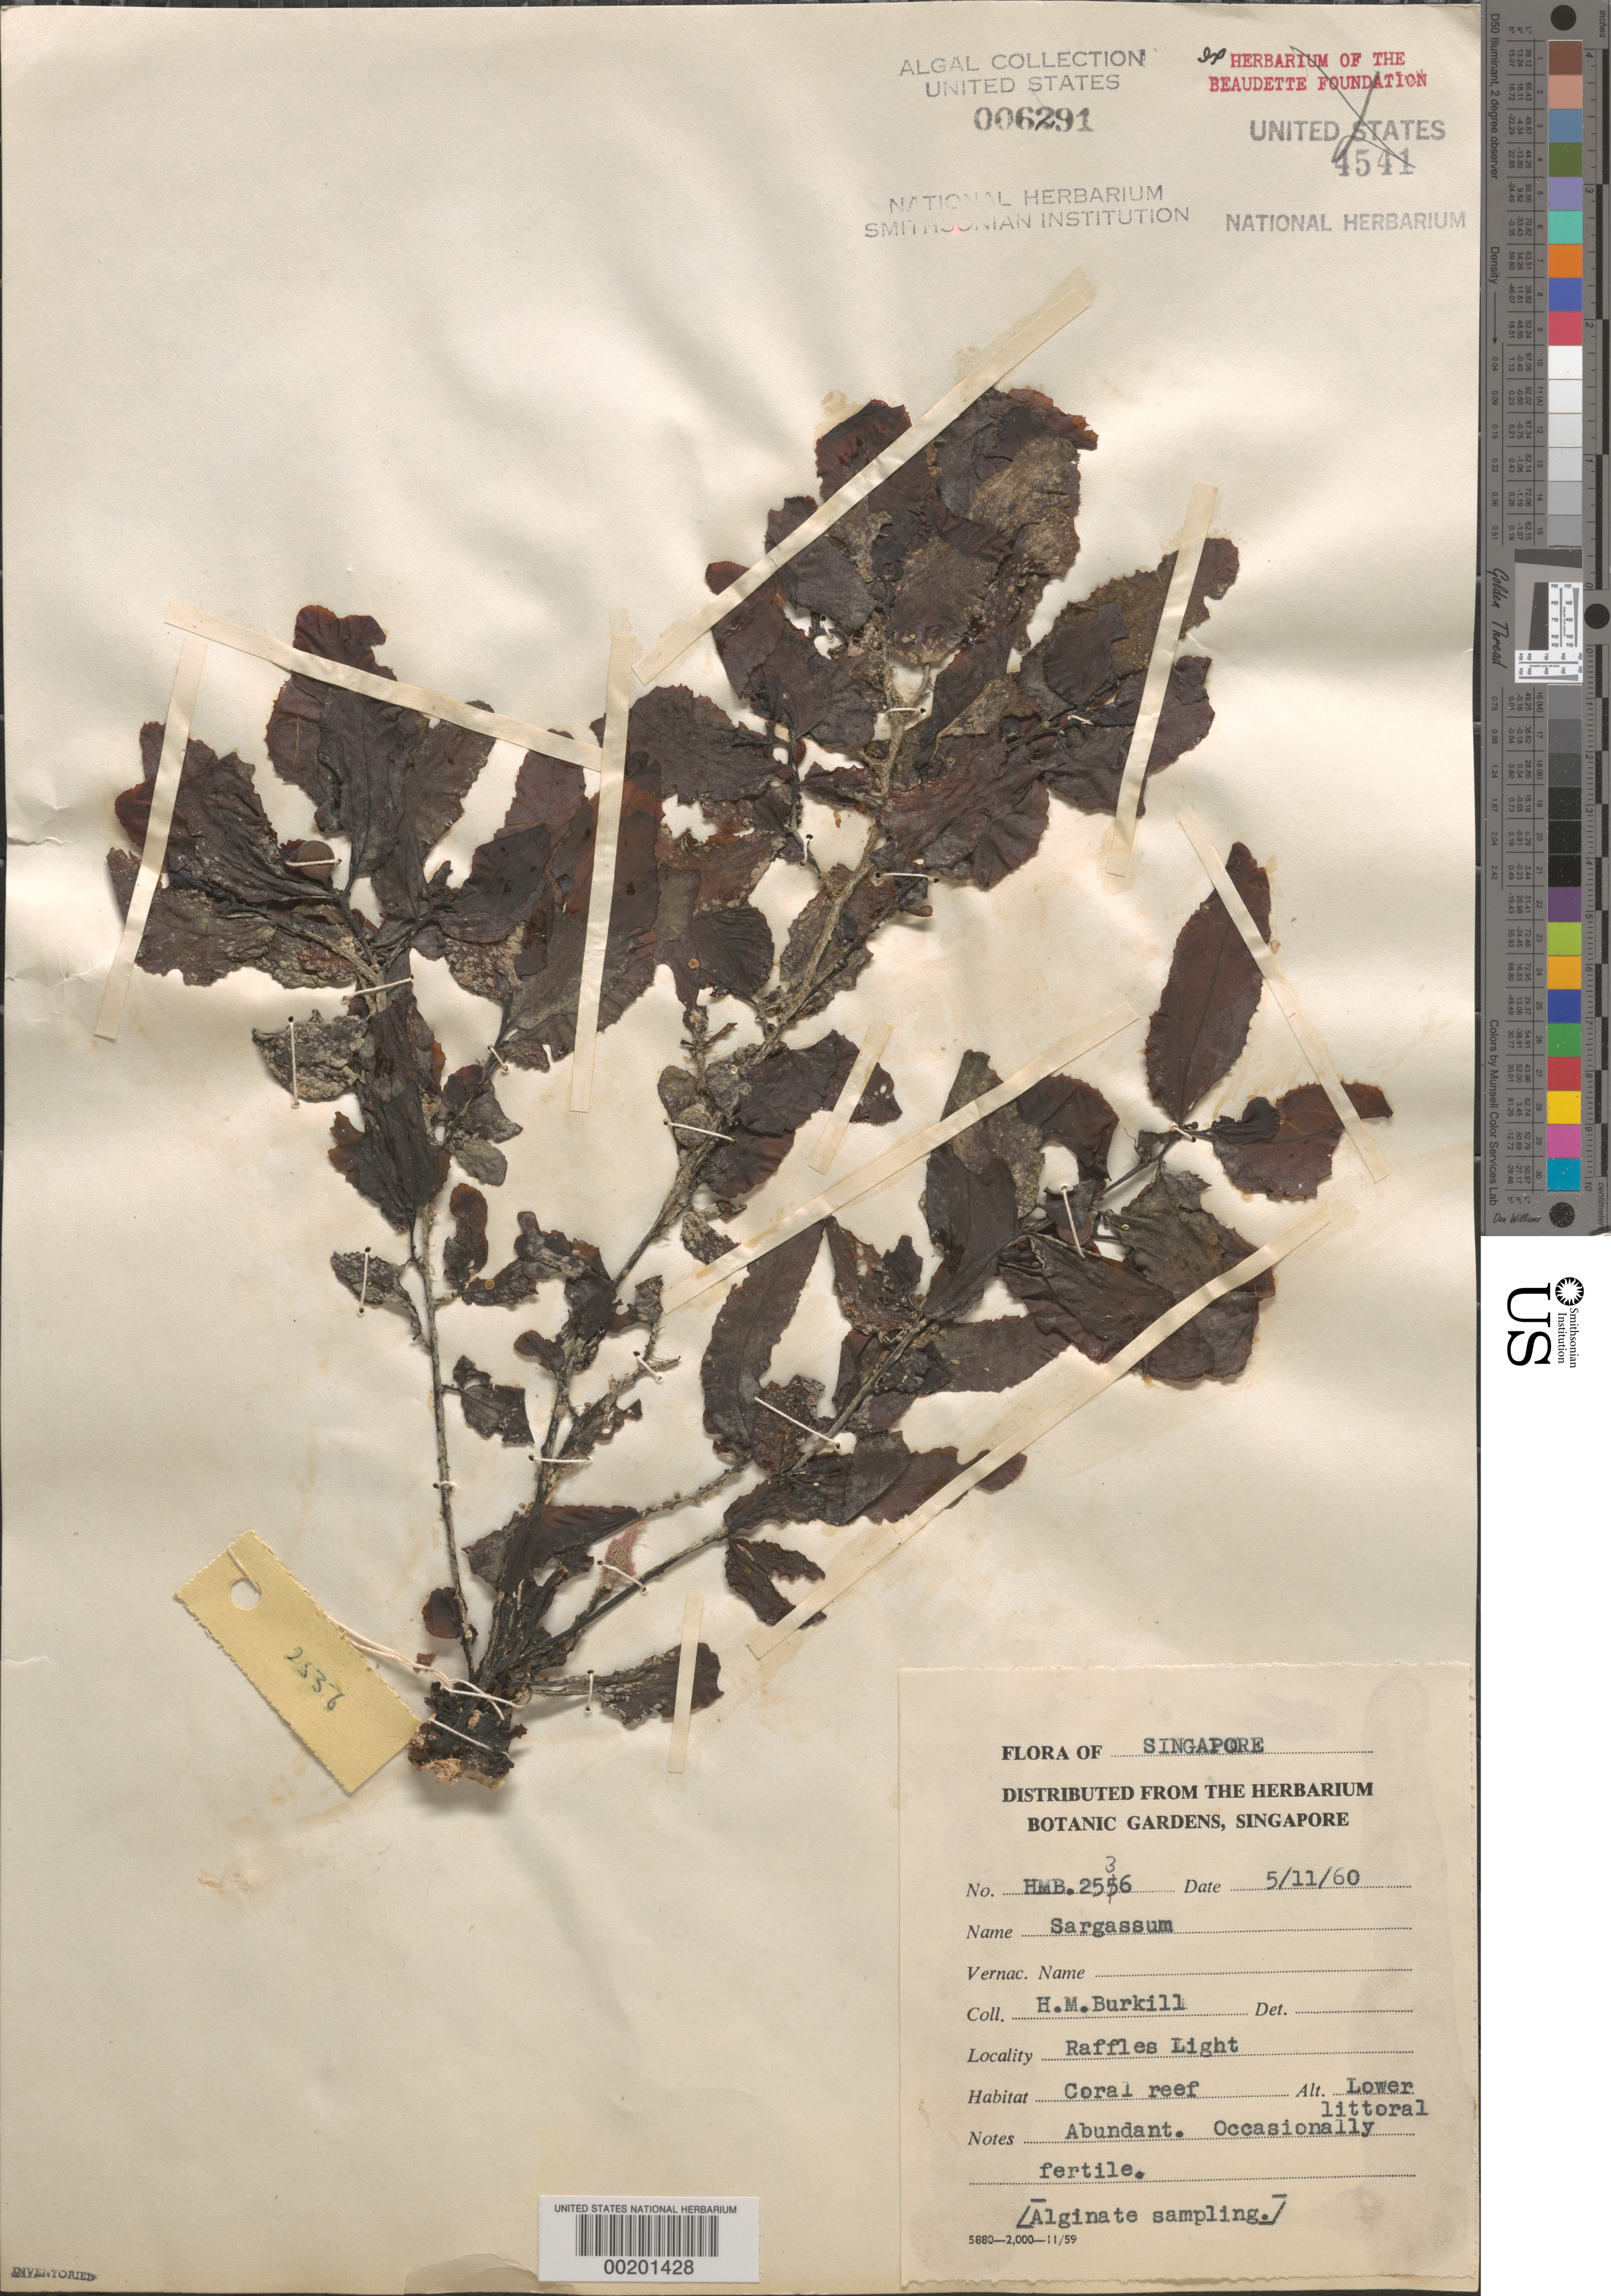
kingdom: Chromista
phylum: Ochrophyta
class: Phaeophyceae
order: Fucales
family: Sargassaceae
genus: Sargassum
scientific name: Sargassum sp.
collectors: H. M. Burkill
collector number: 2536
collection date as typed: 05 Nov 1960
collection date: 1960-11-05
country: Singapore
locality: Raffles Light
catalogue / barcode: US 6291